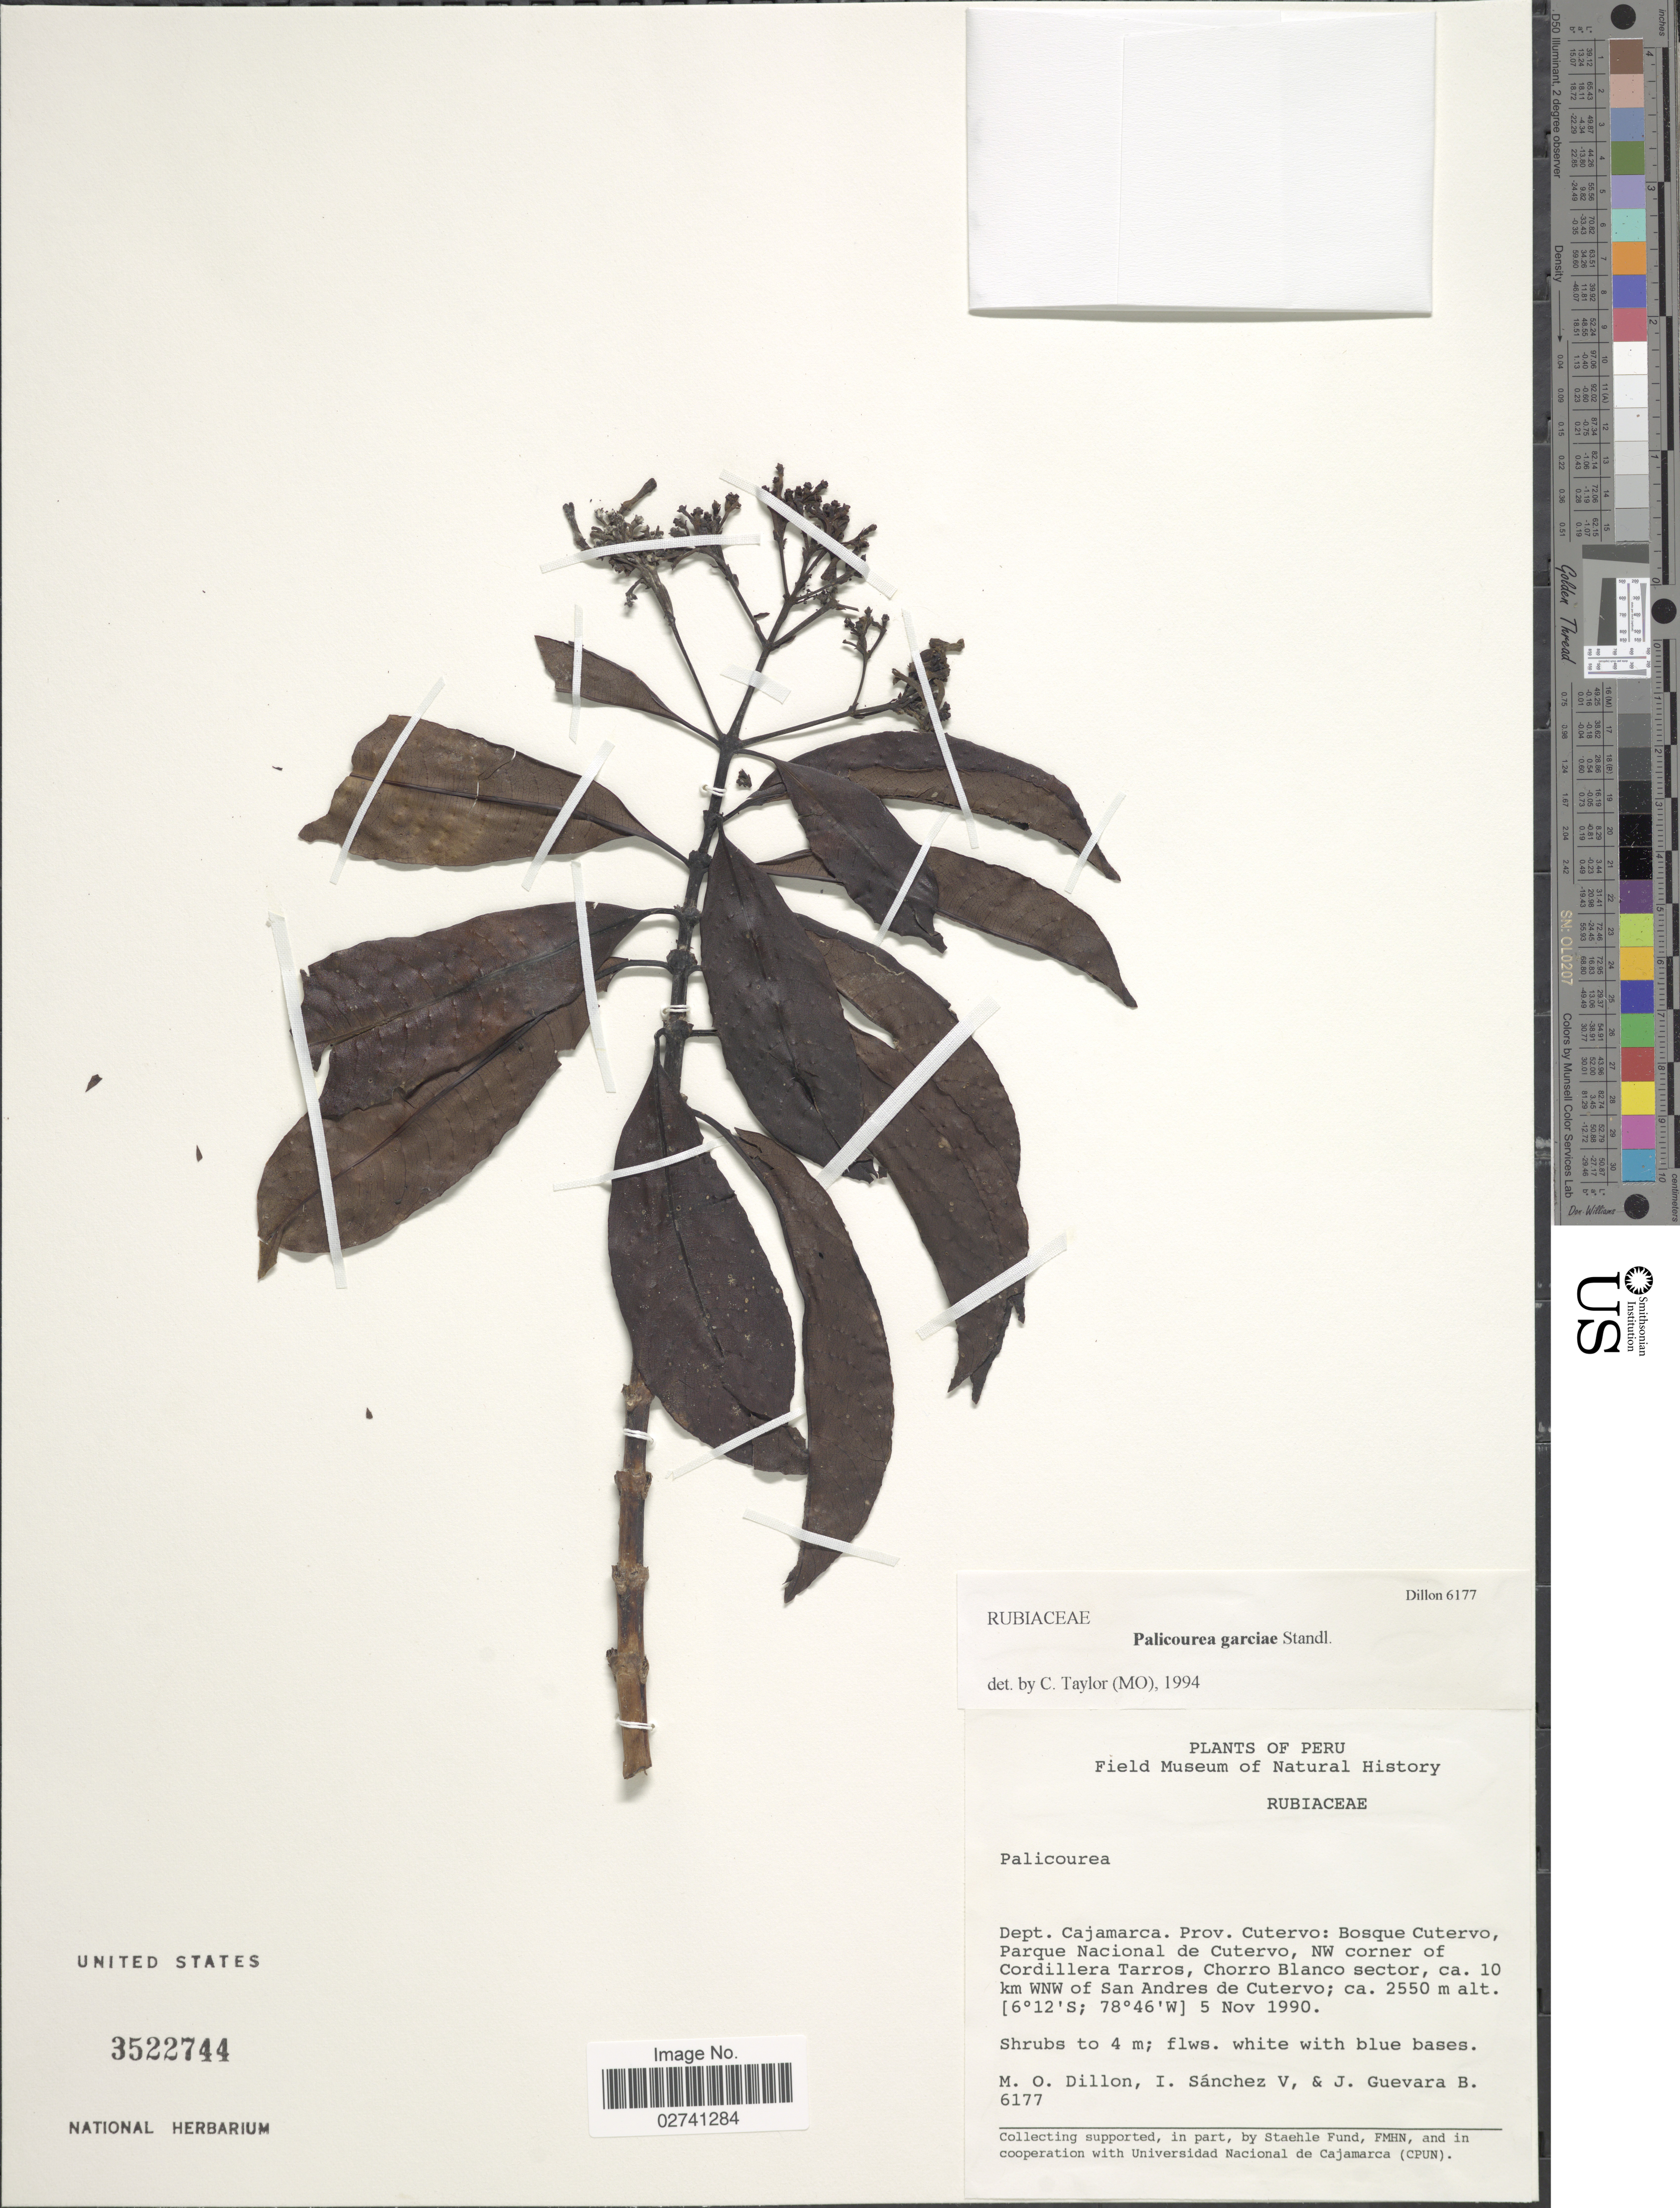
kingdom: Plantae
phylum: Tracheophyta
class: Magnoliopsida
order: Gentianales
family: Rubiaceae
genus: Palicourea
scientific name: Palicourea garciae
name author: Standl.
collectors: M. O. Dillon, I. Sánchez Vega & J. Guevara B.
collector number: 6177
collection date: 1990-11-05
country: Peru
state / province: Cajamarca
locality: Prov. Cutervo: Bosque Cutervo, Parque Nacional de Cutervo, NW corner of Cordillera Tarros, Chorro Blanco sector, ca. 10 km WNW of San Andres de Cutervo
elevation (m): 2550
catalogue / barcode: US 3522744